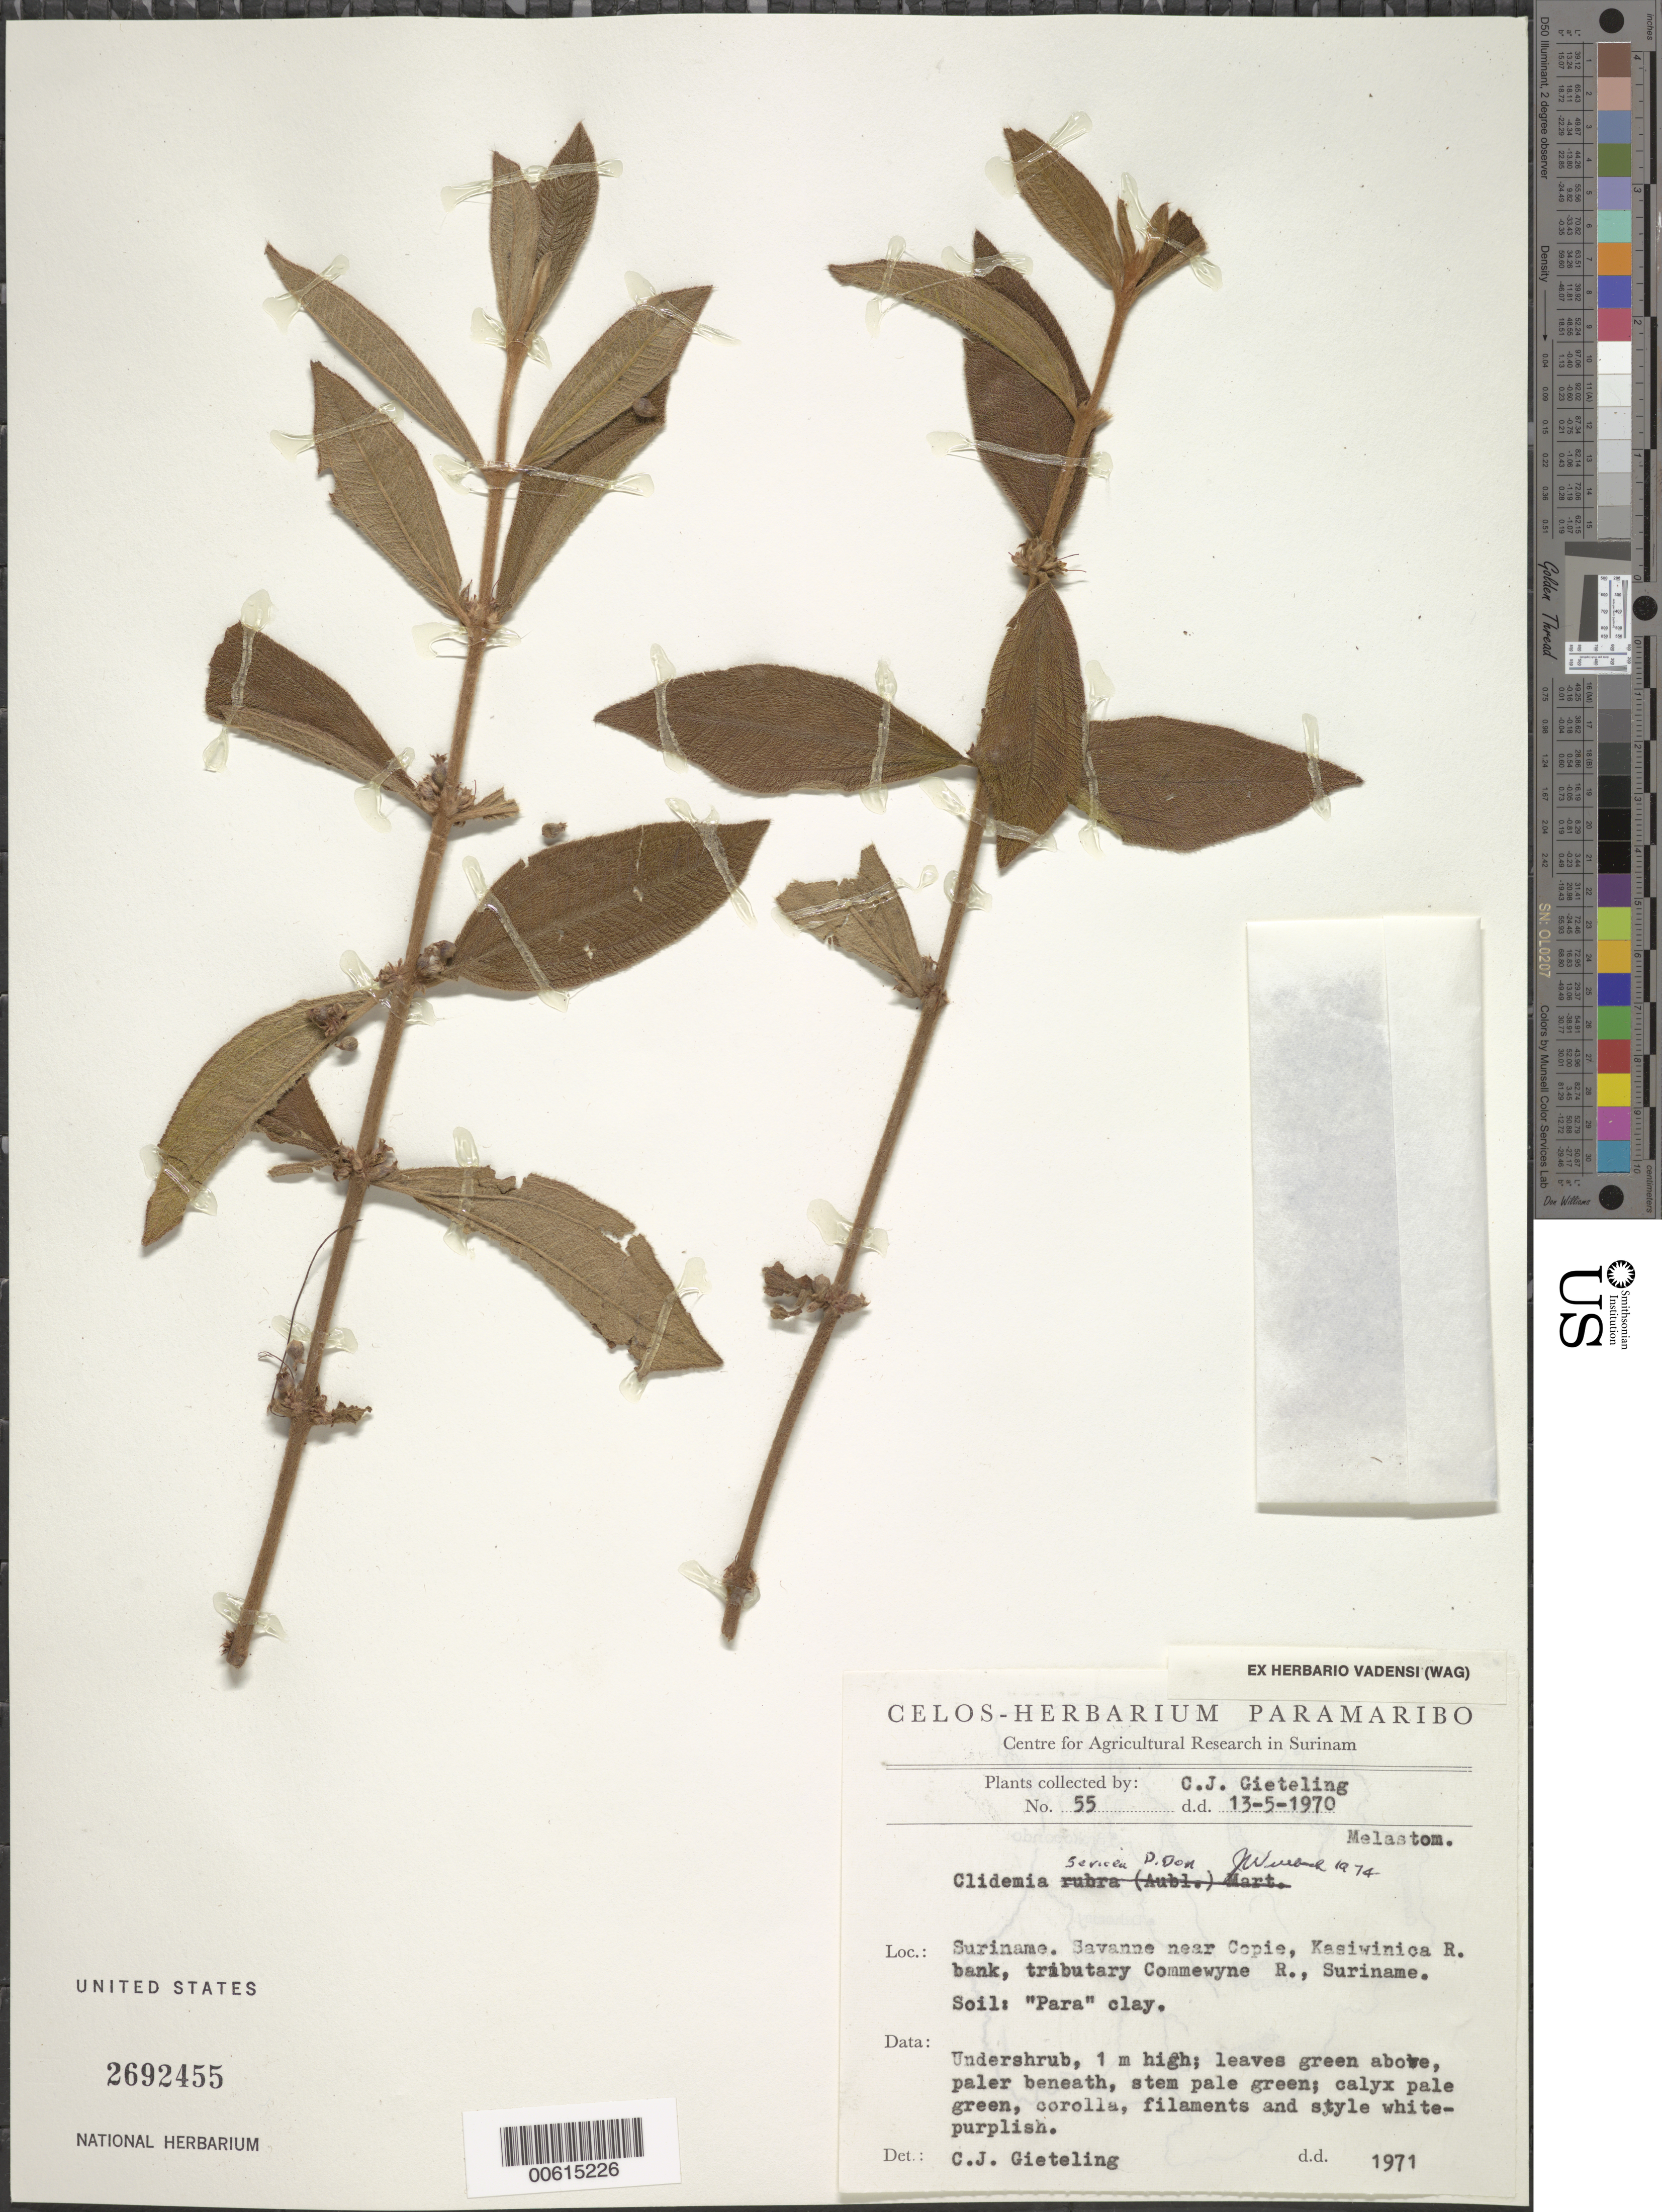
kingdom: Plantae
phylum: Tracheophyta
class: Magnoliopsida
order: Myrtales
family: Melastomataceae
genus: Clidemia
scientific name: Clidemia sericea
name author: D. Don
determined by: Wurdack, John J., (US), US (UNITED STATES)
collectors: C. Gieteling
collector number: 55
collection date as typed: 13-May-70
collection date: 1970-05-13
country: Suriname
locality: Copie, Kasiwinic R., trib. of Commewijne R.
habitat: Soil: "para" clay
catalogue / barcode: US 2692455